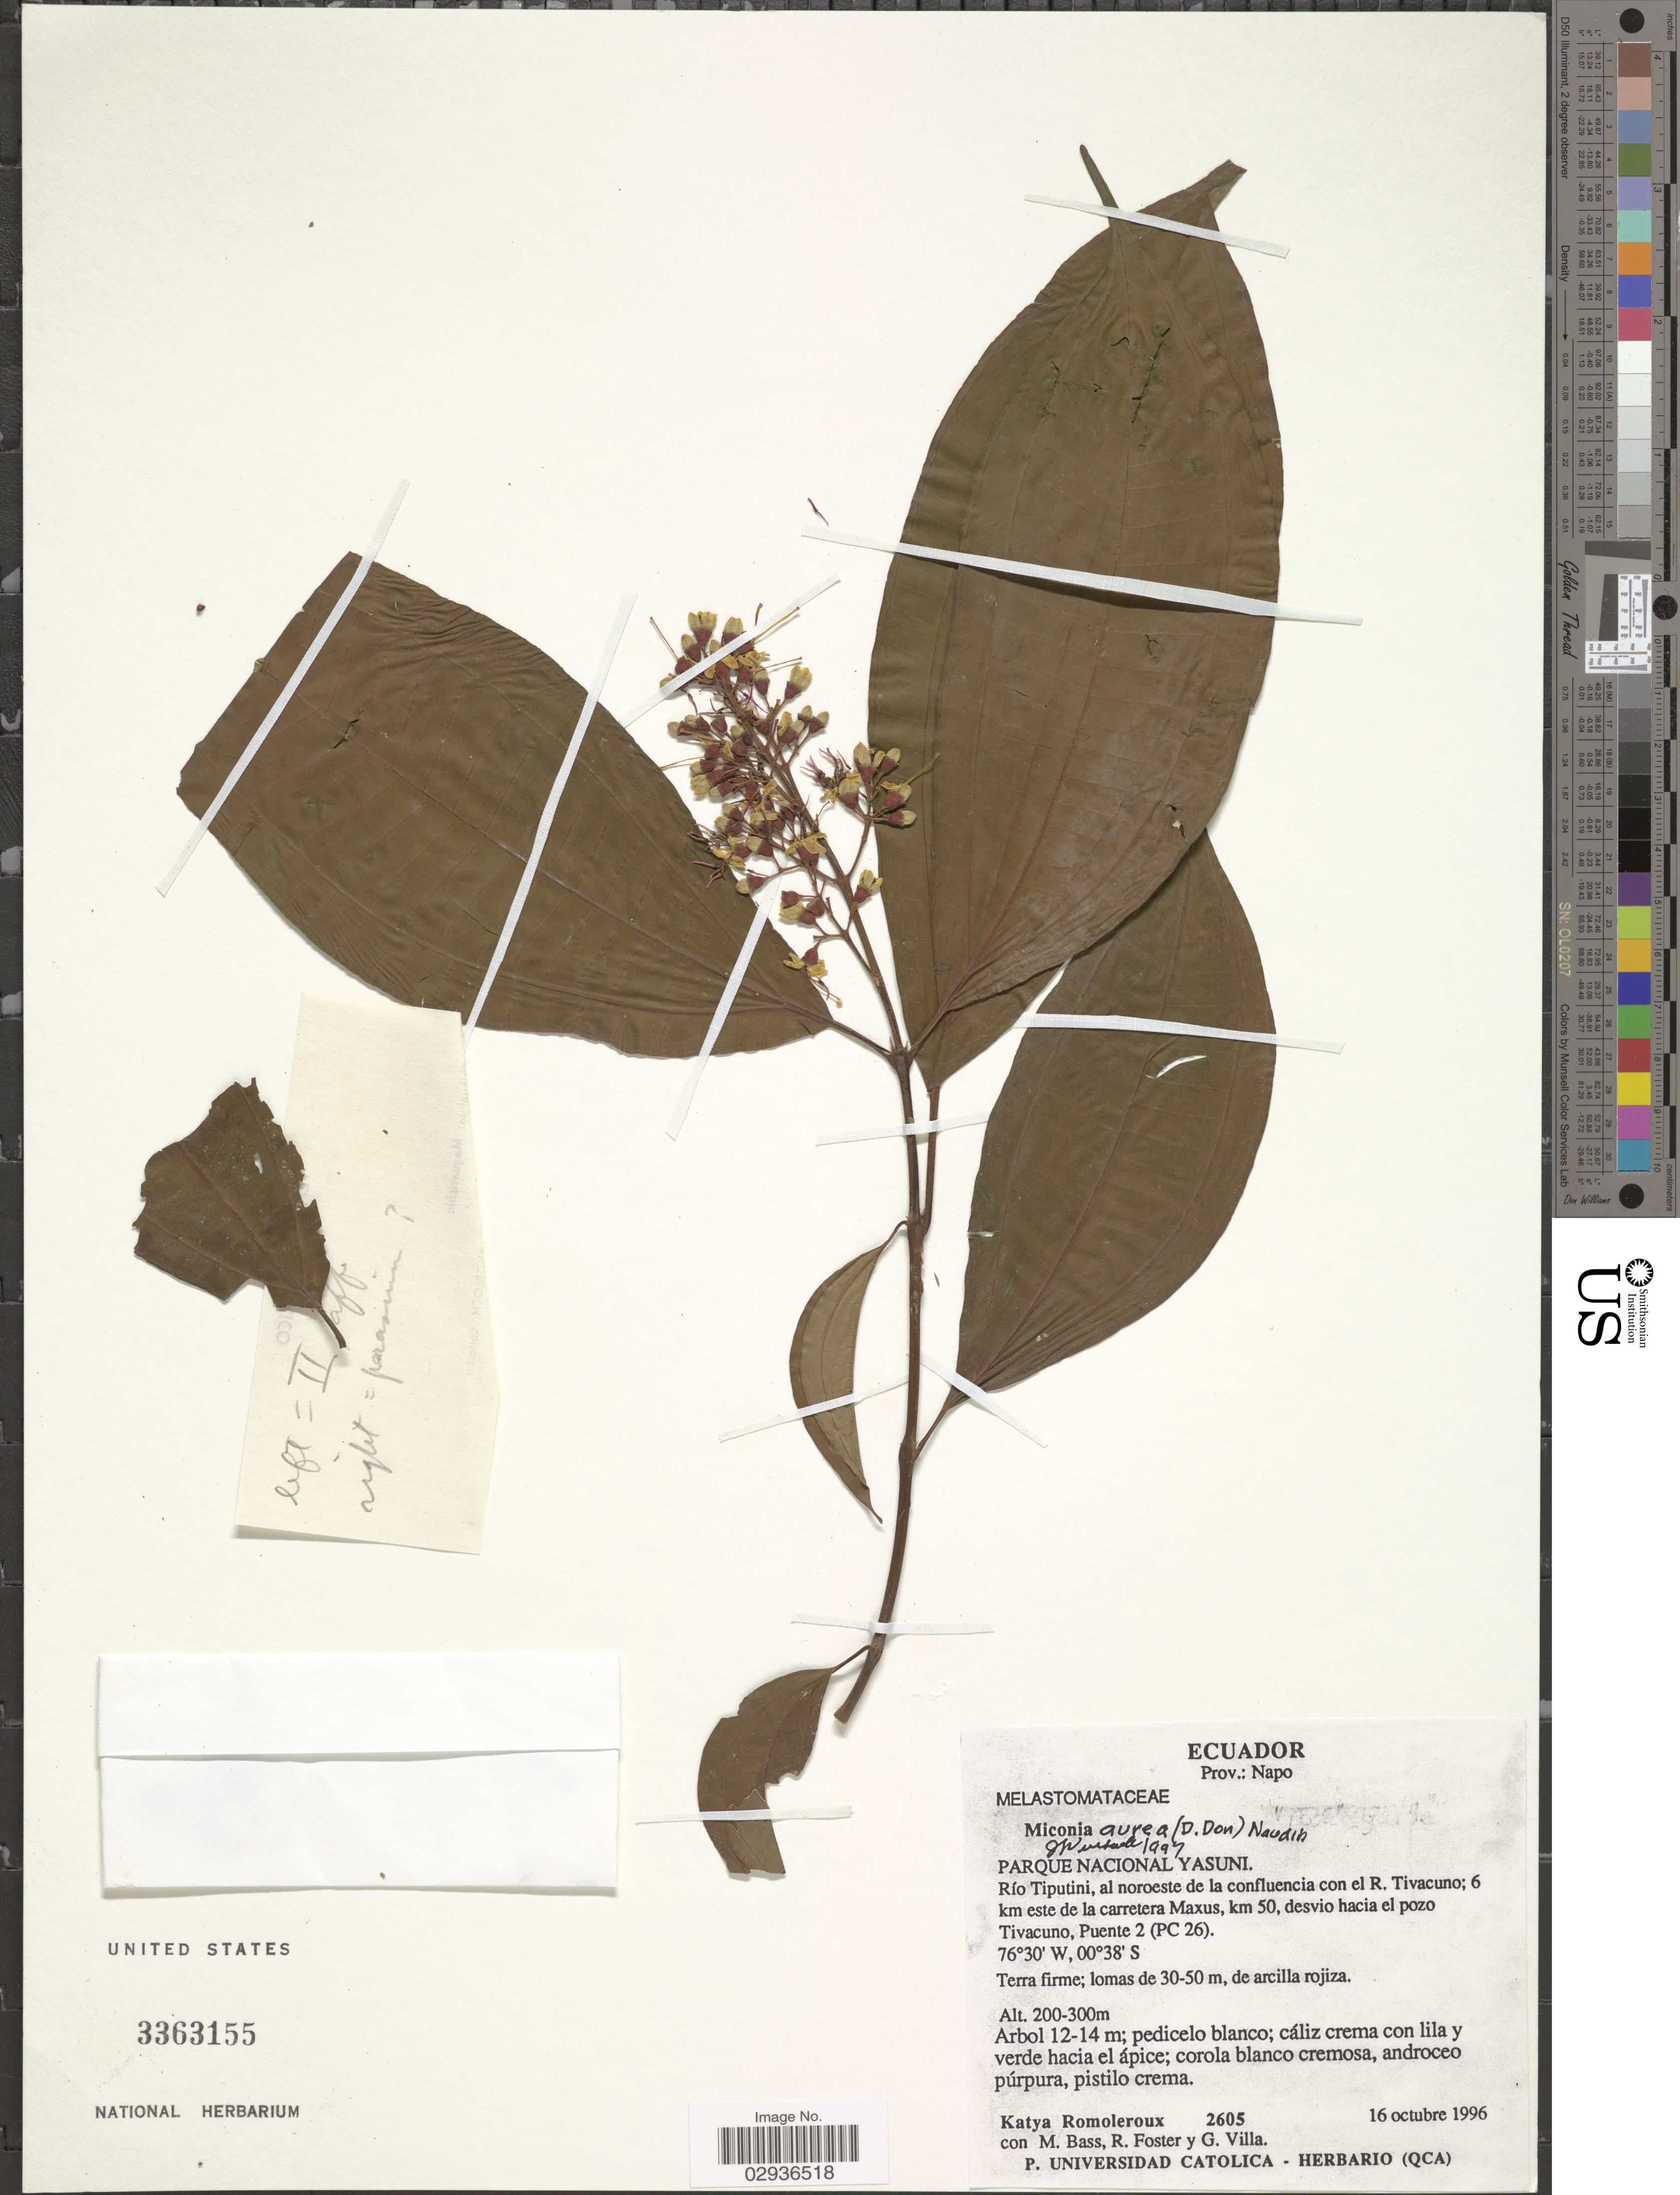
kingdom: Plantae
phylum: Tracheophyta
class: Magnoliopsida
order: Myrtales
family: Melastomataceae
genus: Miconia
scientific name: Miconia aurea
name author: (D. Don) Naudin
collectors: K. Romoleroux, M. Bass, R. Foster & G. Villa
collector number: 2605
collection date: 1996-10-16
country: Ecuador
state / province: Napo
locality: Parque Nacional Yasuni, RíoTiputini, al noroeste de la confluencia con el R. Tivacuno; 6 km este de la carretera Maxus, km 50, desvio hacia el pozo Tivacuno, Puente 2 (PC26).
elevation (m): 200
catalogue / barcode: US 3363155